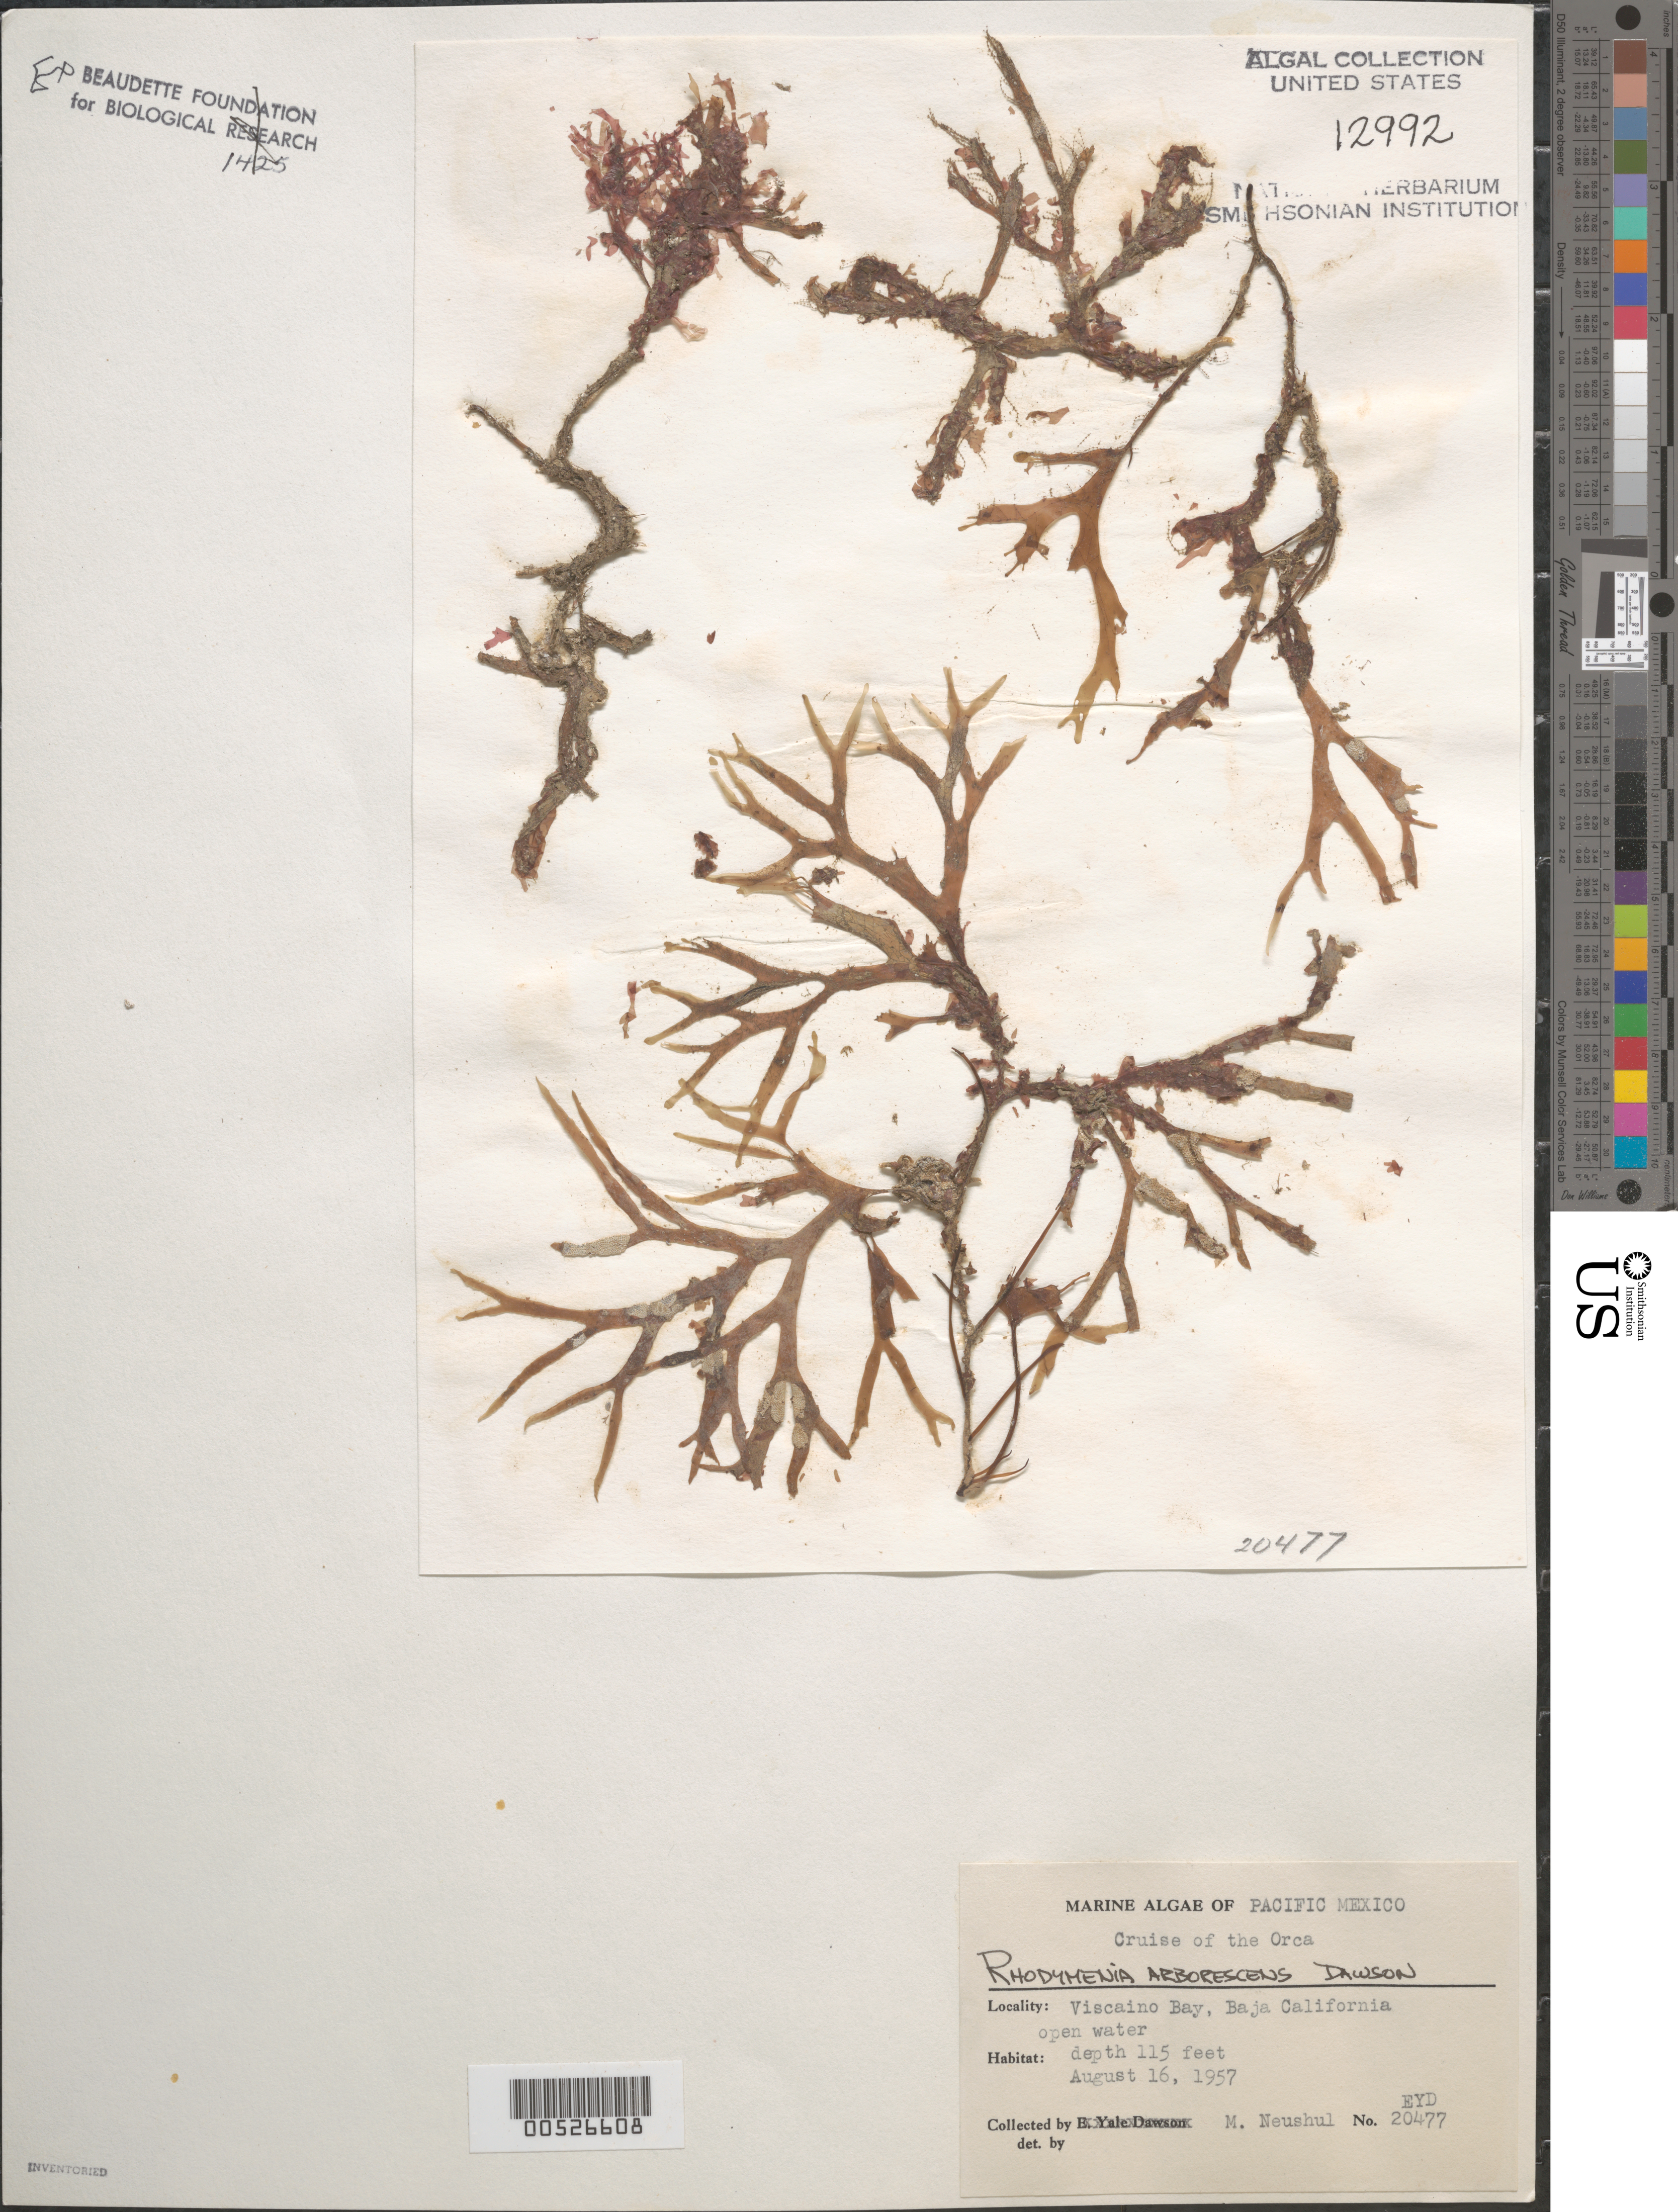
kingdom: Plantae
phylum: Rhodophyta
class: Florideophyceae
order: Rhodymeniales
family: Rhodymeniaceae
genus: Rhodymenia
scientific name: Rhodymenia arborescens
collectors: M. Neushul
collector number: EYD 20477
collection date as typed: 16 Aug 1957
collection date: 1957-08-16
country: Mexico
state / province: Baja California Norte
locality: Bahia Sebastian Vizcaino (Viscaino Bay)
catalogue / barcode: US 12992